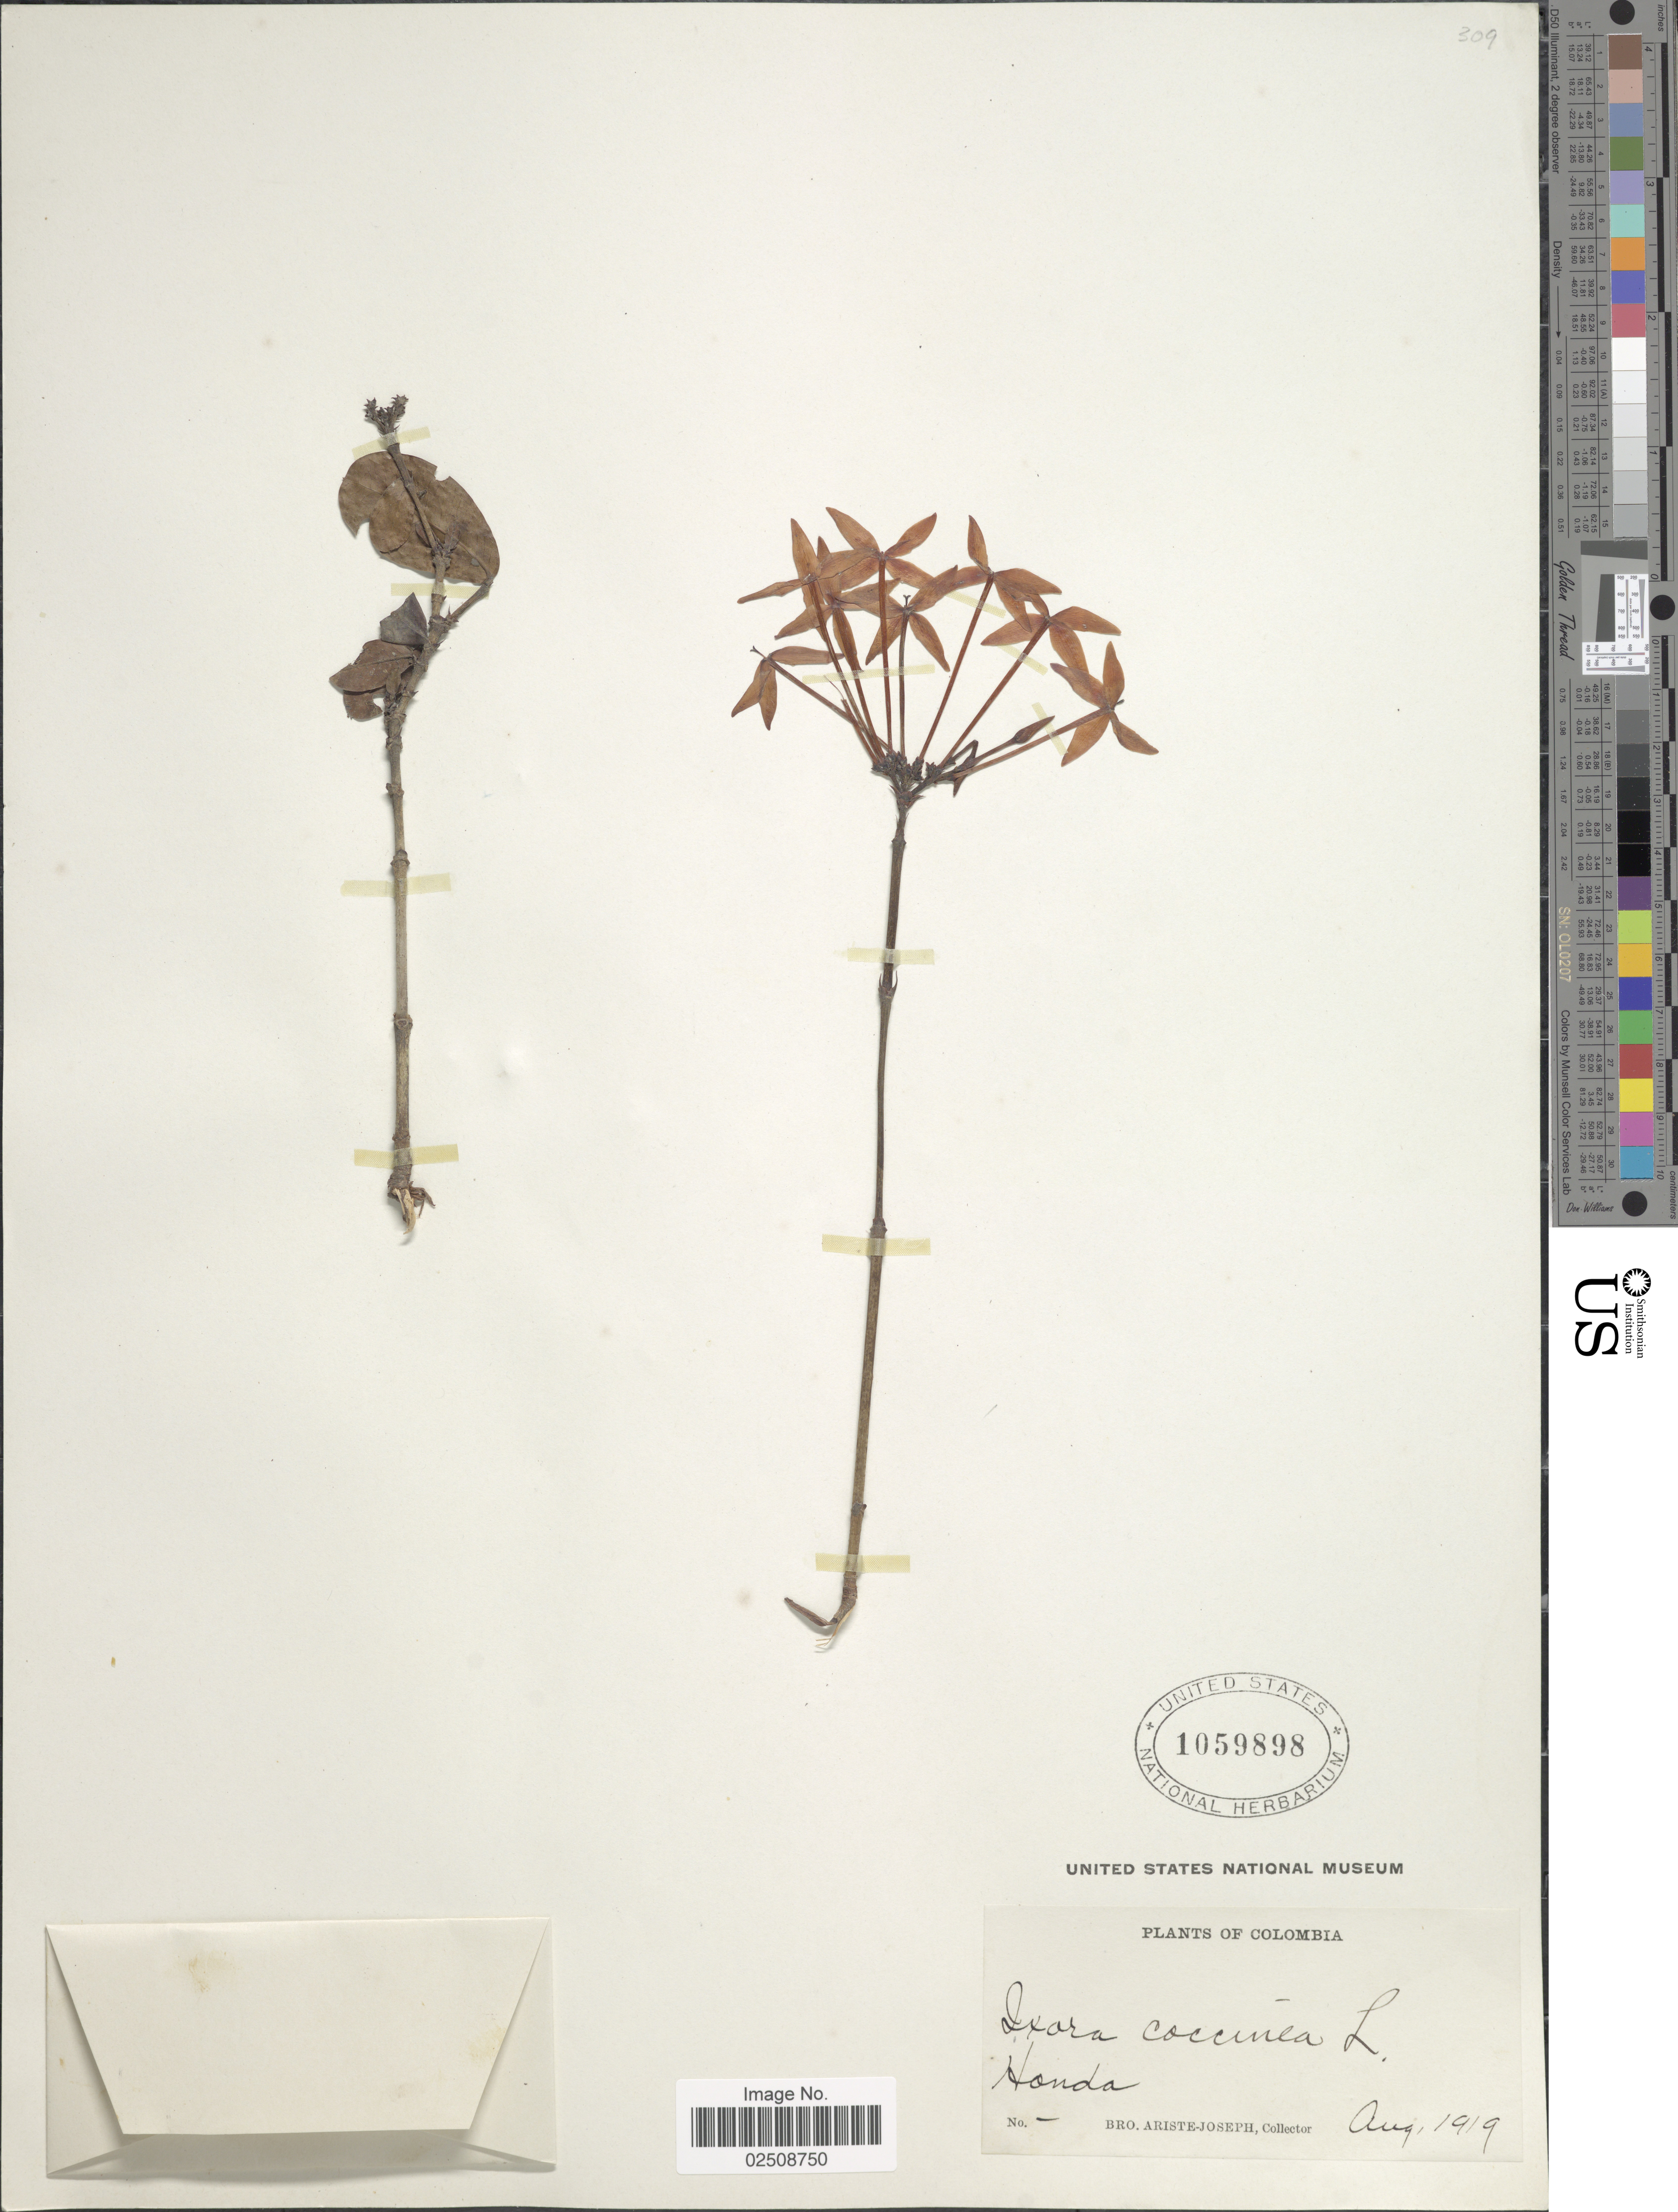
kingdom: Plantae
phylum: Tracheophyta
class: Magnoliopsida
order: Gentianales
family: Rubiaceae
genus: Ixora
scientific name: Ixora coccinea var. coccinea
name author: L.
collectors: Bro. Ariste-Joseph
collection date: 1919-08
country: Colombia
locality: Honda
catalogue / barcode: US 1059898